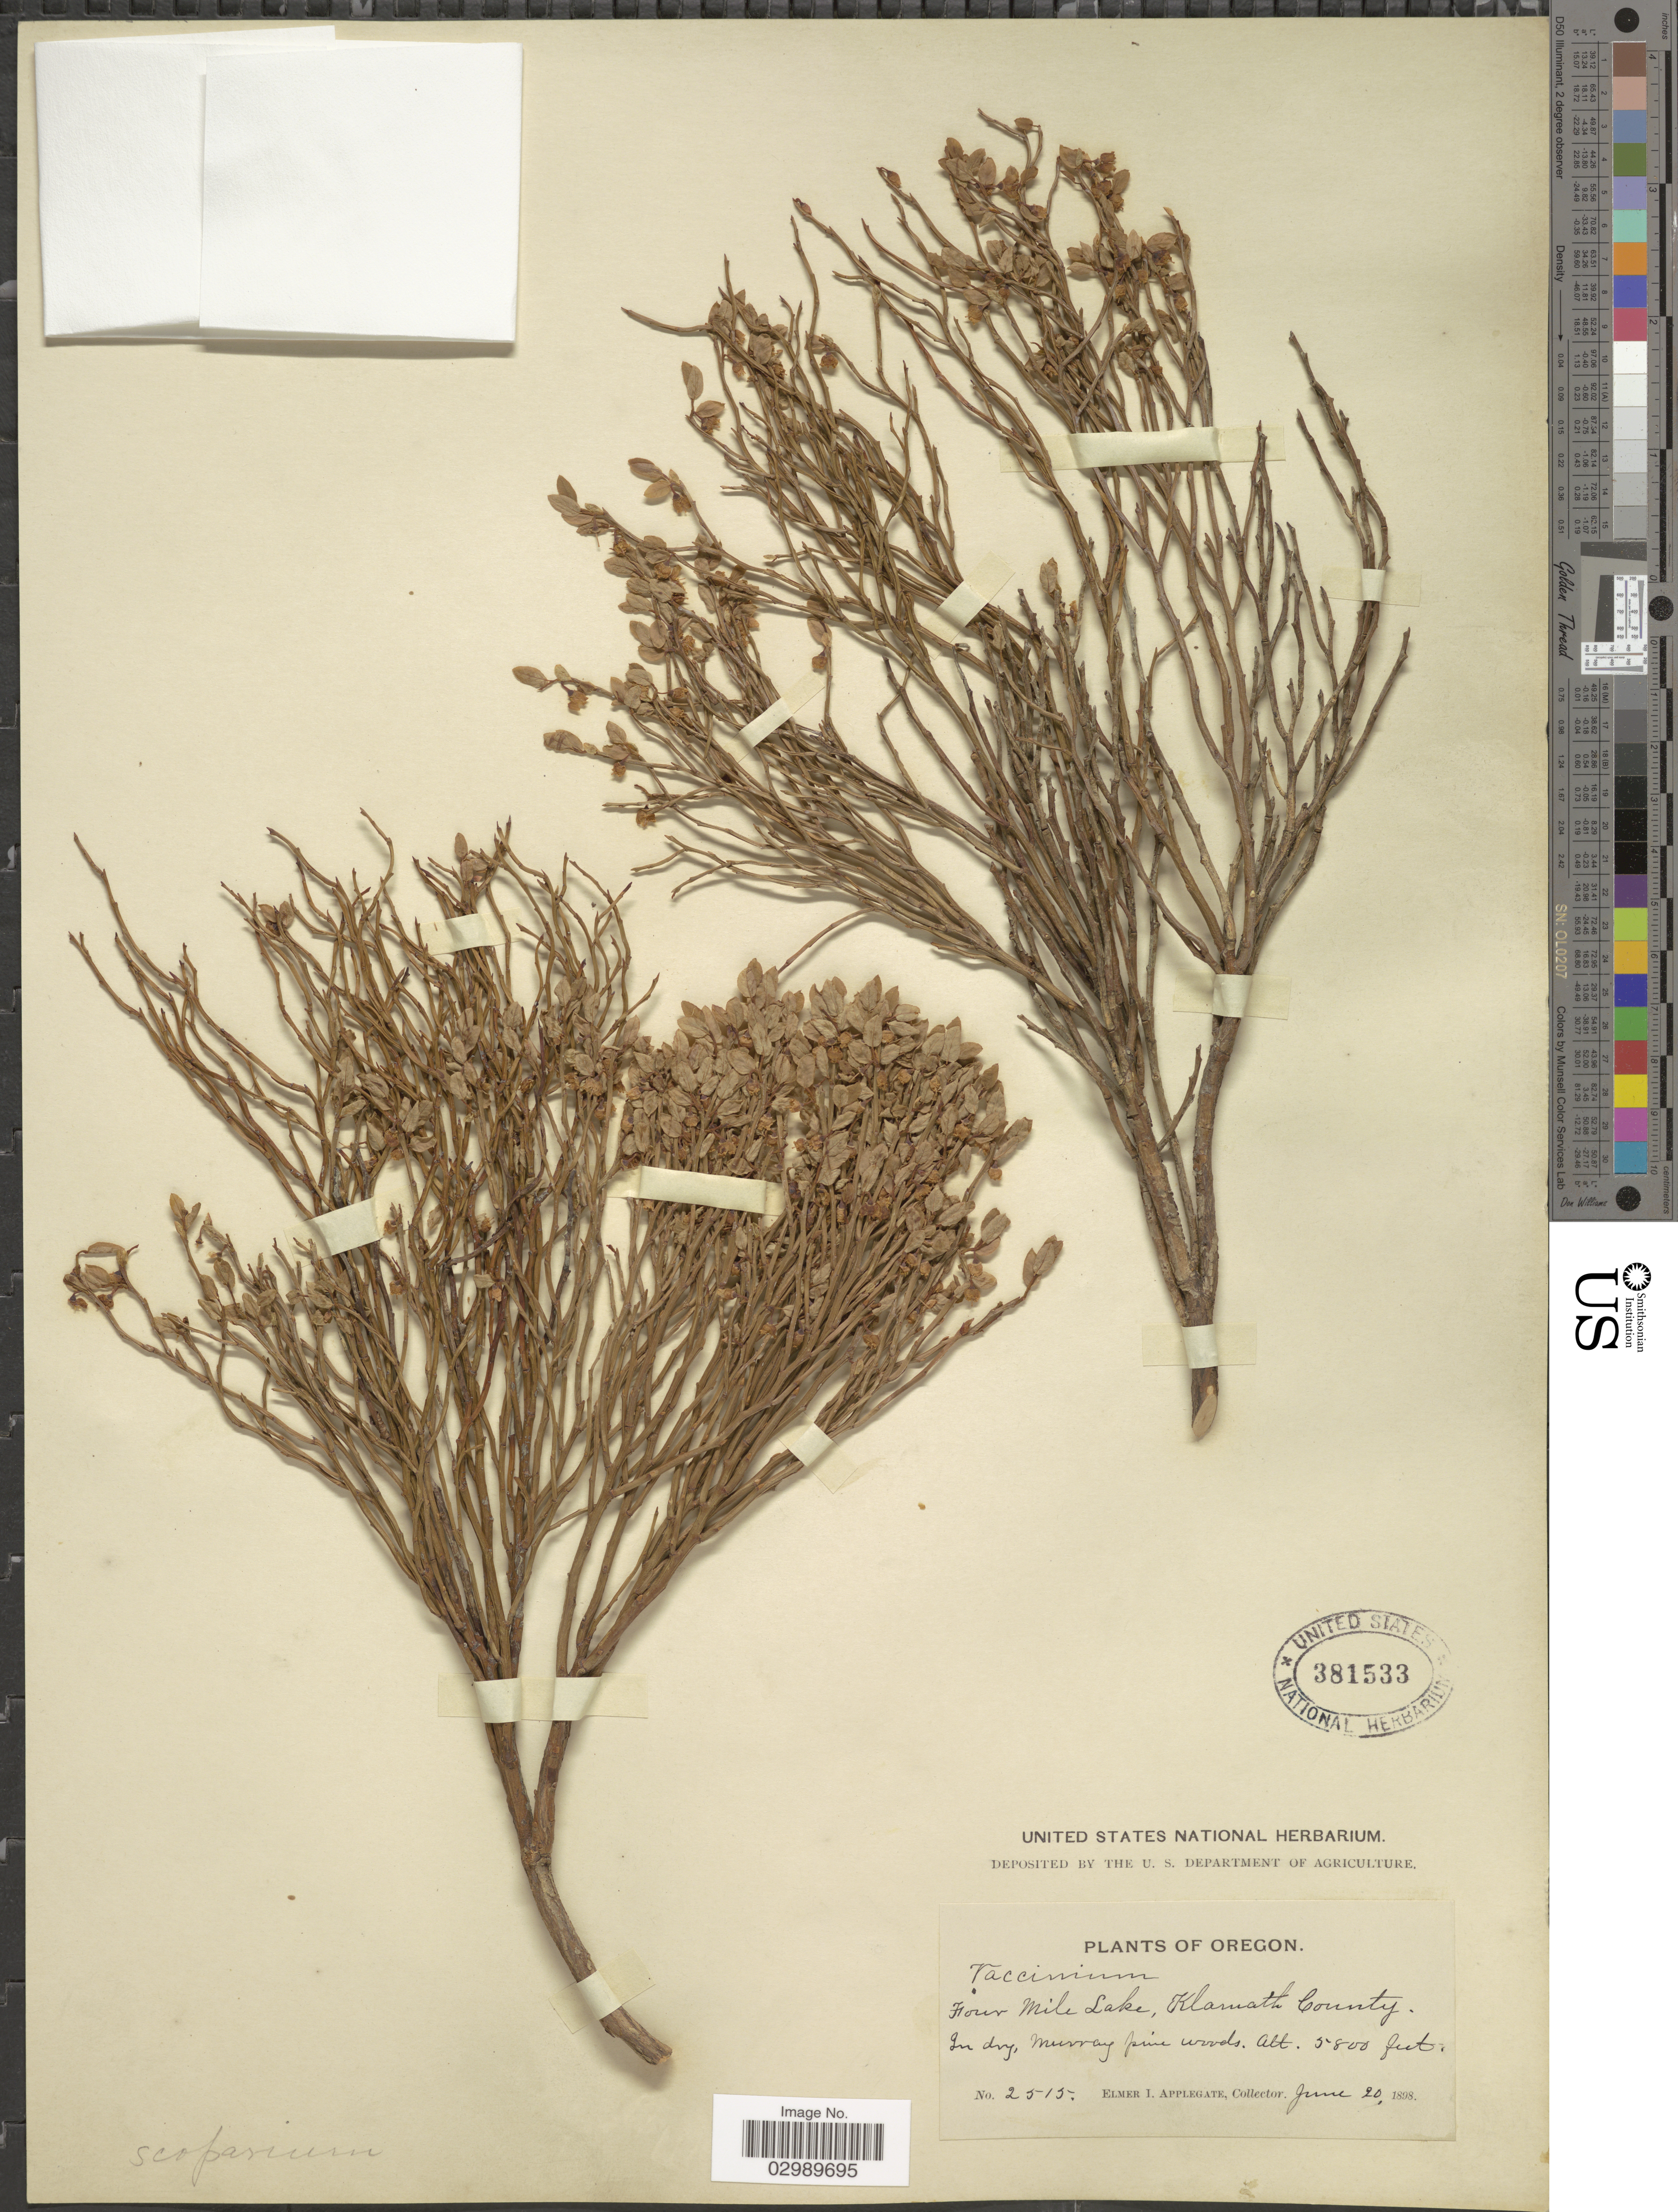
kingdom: Plantae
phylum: Tracheophyta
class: Magnoliopsida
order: Ericales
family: Ericaceae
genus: Vaccinium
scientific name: Vaccinium scoparium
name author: Leiberg ex Coville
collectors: E. I. Applegate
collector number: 2515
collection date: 1898-06-20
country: United States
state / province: Oregon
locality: Four Mile Lake, Klamath County.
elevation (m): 1768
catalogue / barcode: US 381533